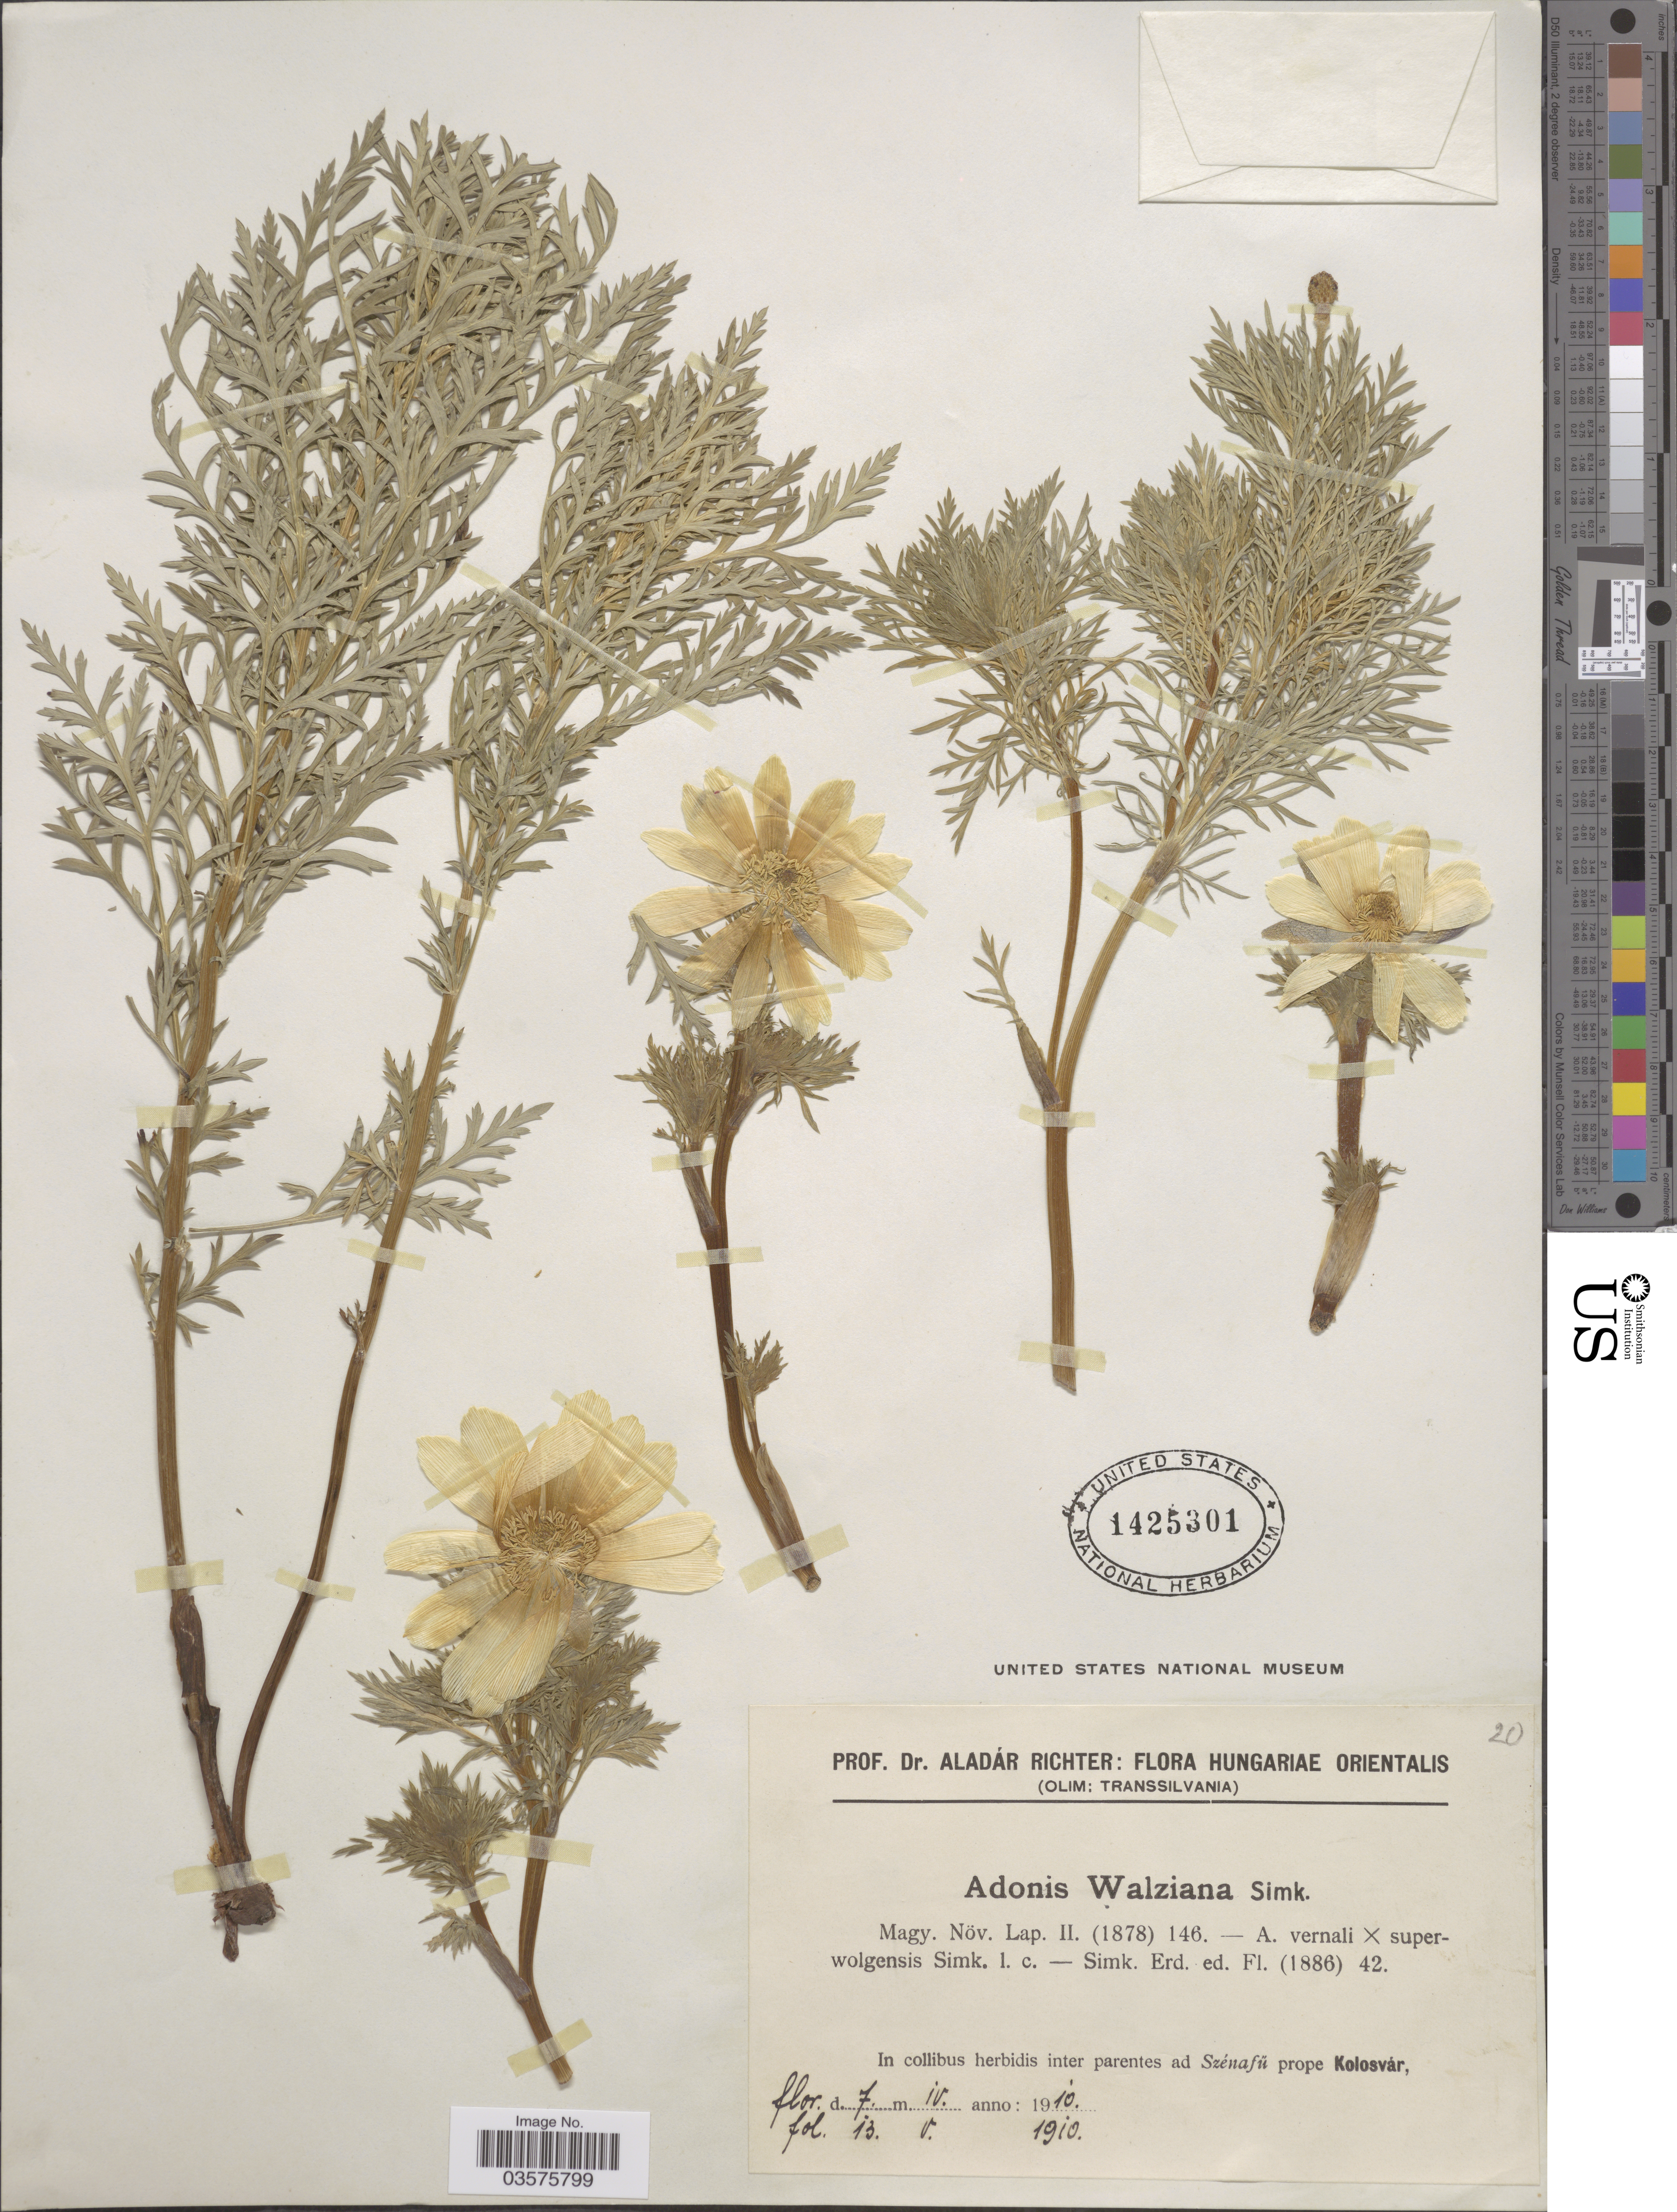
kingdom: Plantae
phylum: Tracheophyta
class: Magnoliopsida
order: Ranunculales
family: Ranunculaceae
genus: Adonis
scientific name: Adonis x walziana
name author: Simonk.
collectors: A. Richter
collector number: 20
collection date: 1910-04-07/1910-05-13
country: Hungary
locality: Hungariae Orientalis. (Olim: Transsilvania). In collibus herbidis inter parentes ad Szénafü prope Kolosvár.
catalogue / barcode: US 1425301